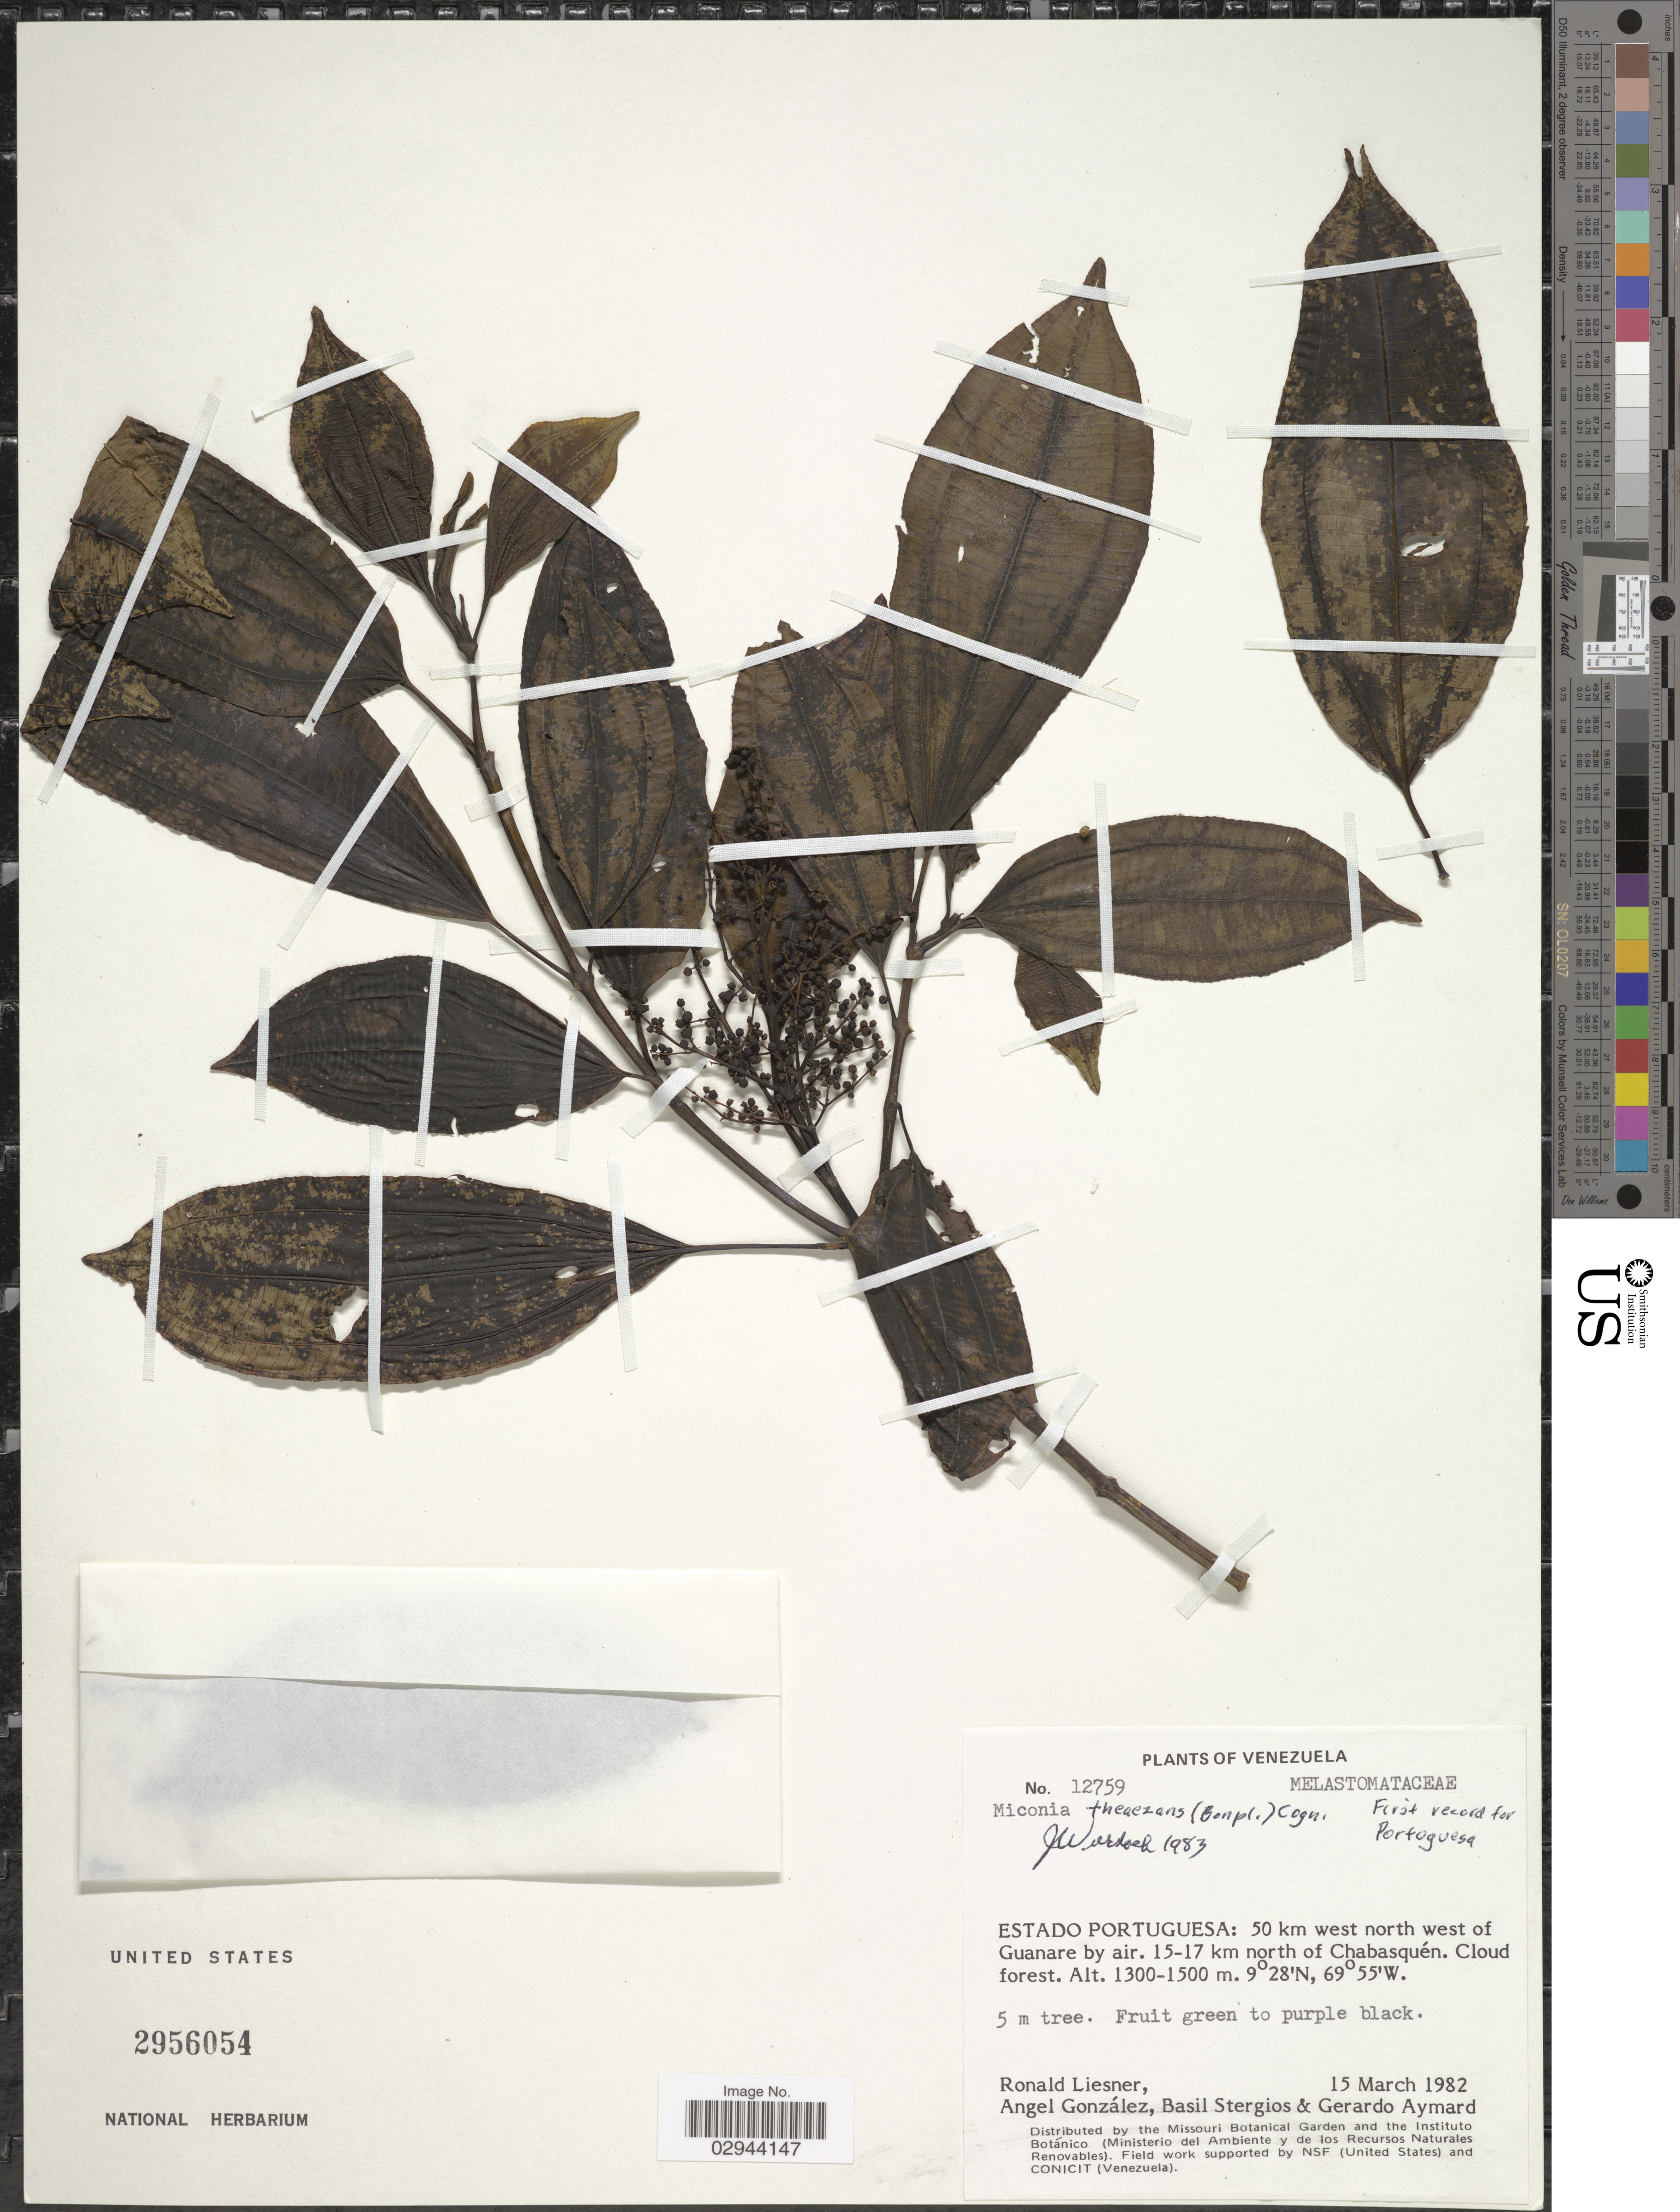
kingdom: Plantae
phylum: Tracheophyta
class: Magnoliopsida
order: Myrtales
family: Melastomataceae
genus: Miconia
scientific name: Miconia theizans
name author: (Bonpl.) Cogn.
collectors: R. L. Liesner, A. C. González, B. G. Stergios & G. A. Aymard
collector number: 12759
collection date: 1982-03-15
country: Venezuela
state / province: Portuguesa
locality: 50 km WNW of Guanare by air. 15 to 17 km N of Chabasquén.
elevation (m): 1300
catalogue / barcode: US 2956054